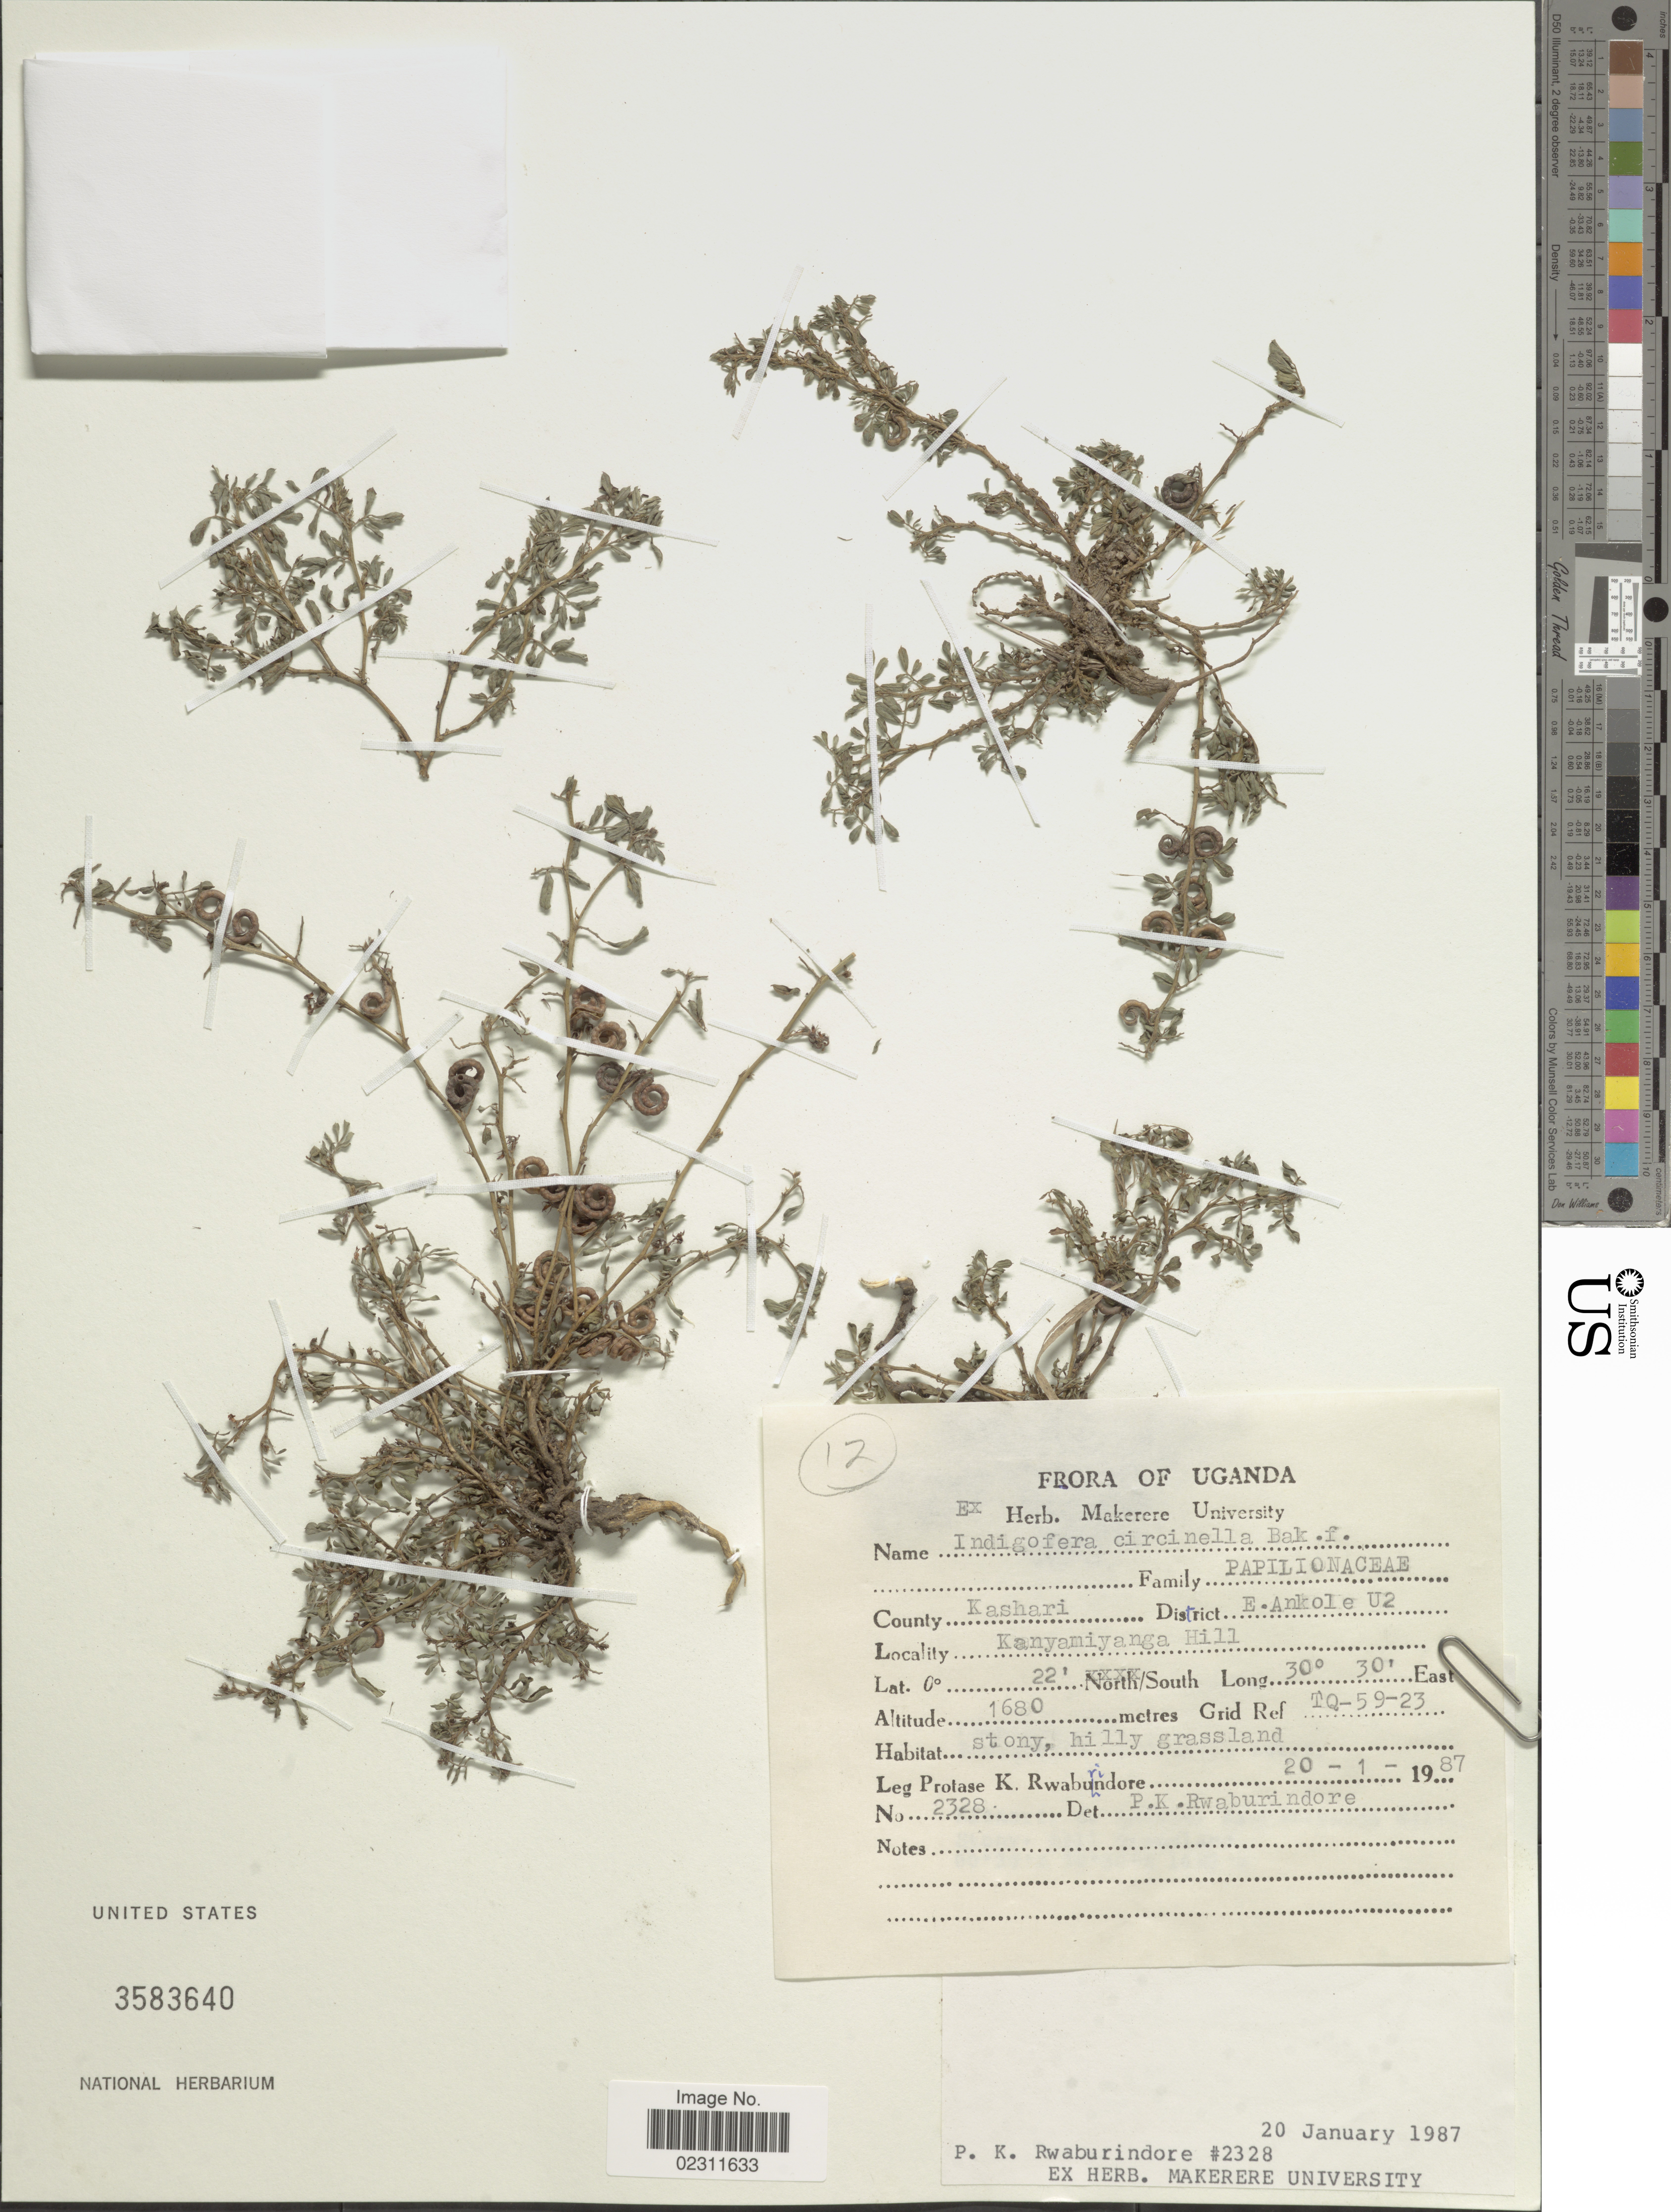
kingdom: Plantae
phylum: Tracheophyta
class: Magnoliopsida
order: Fabales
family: Fabaceae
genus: Indigofera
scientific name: Indigofera circinella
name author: Baker f.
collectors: P. Rwaburindore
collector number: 2328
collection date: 1987-01-20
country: Uganda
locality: County Kashari, District E. Ankole U2, Kanyamiyanga Hill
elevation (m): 1680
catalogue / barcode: US 3583640